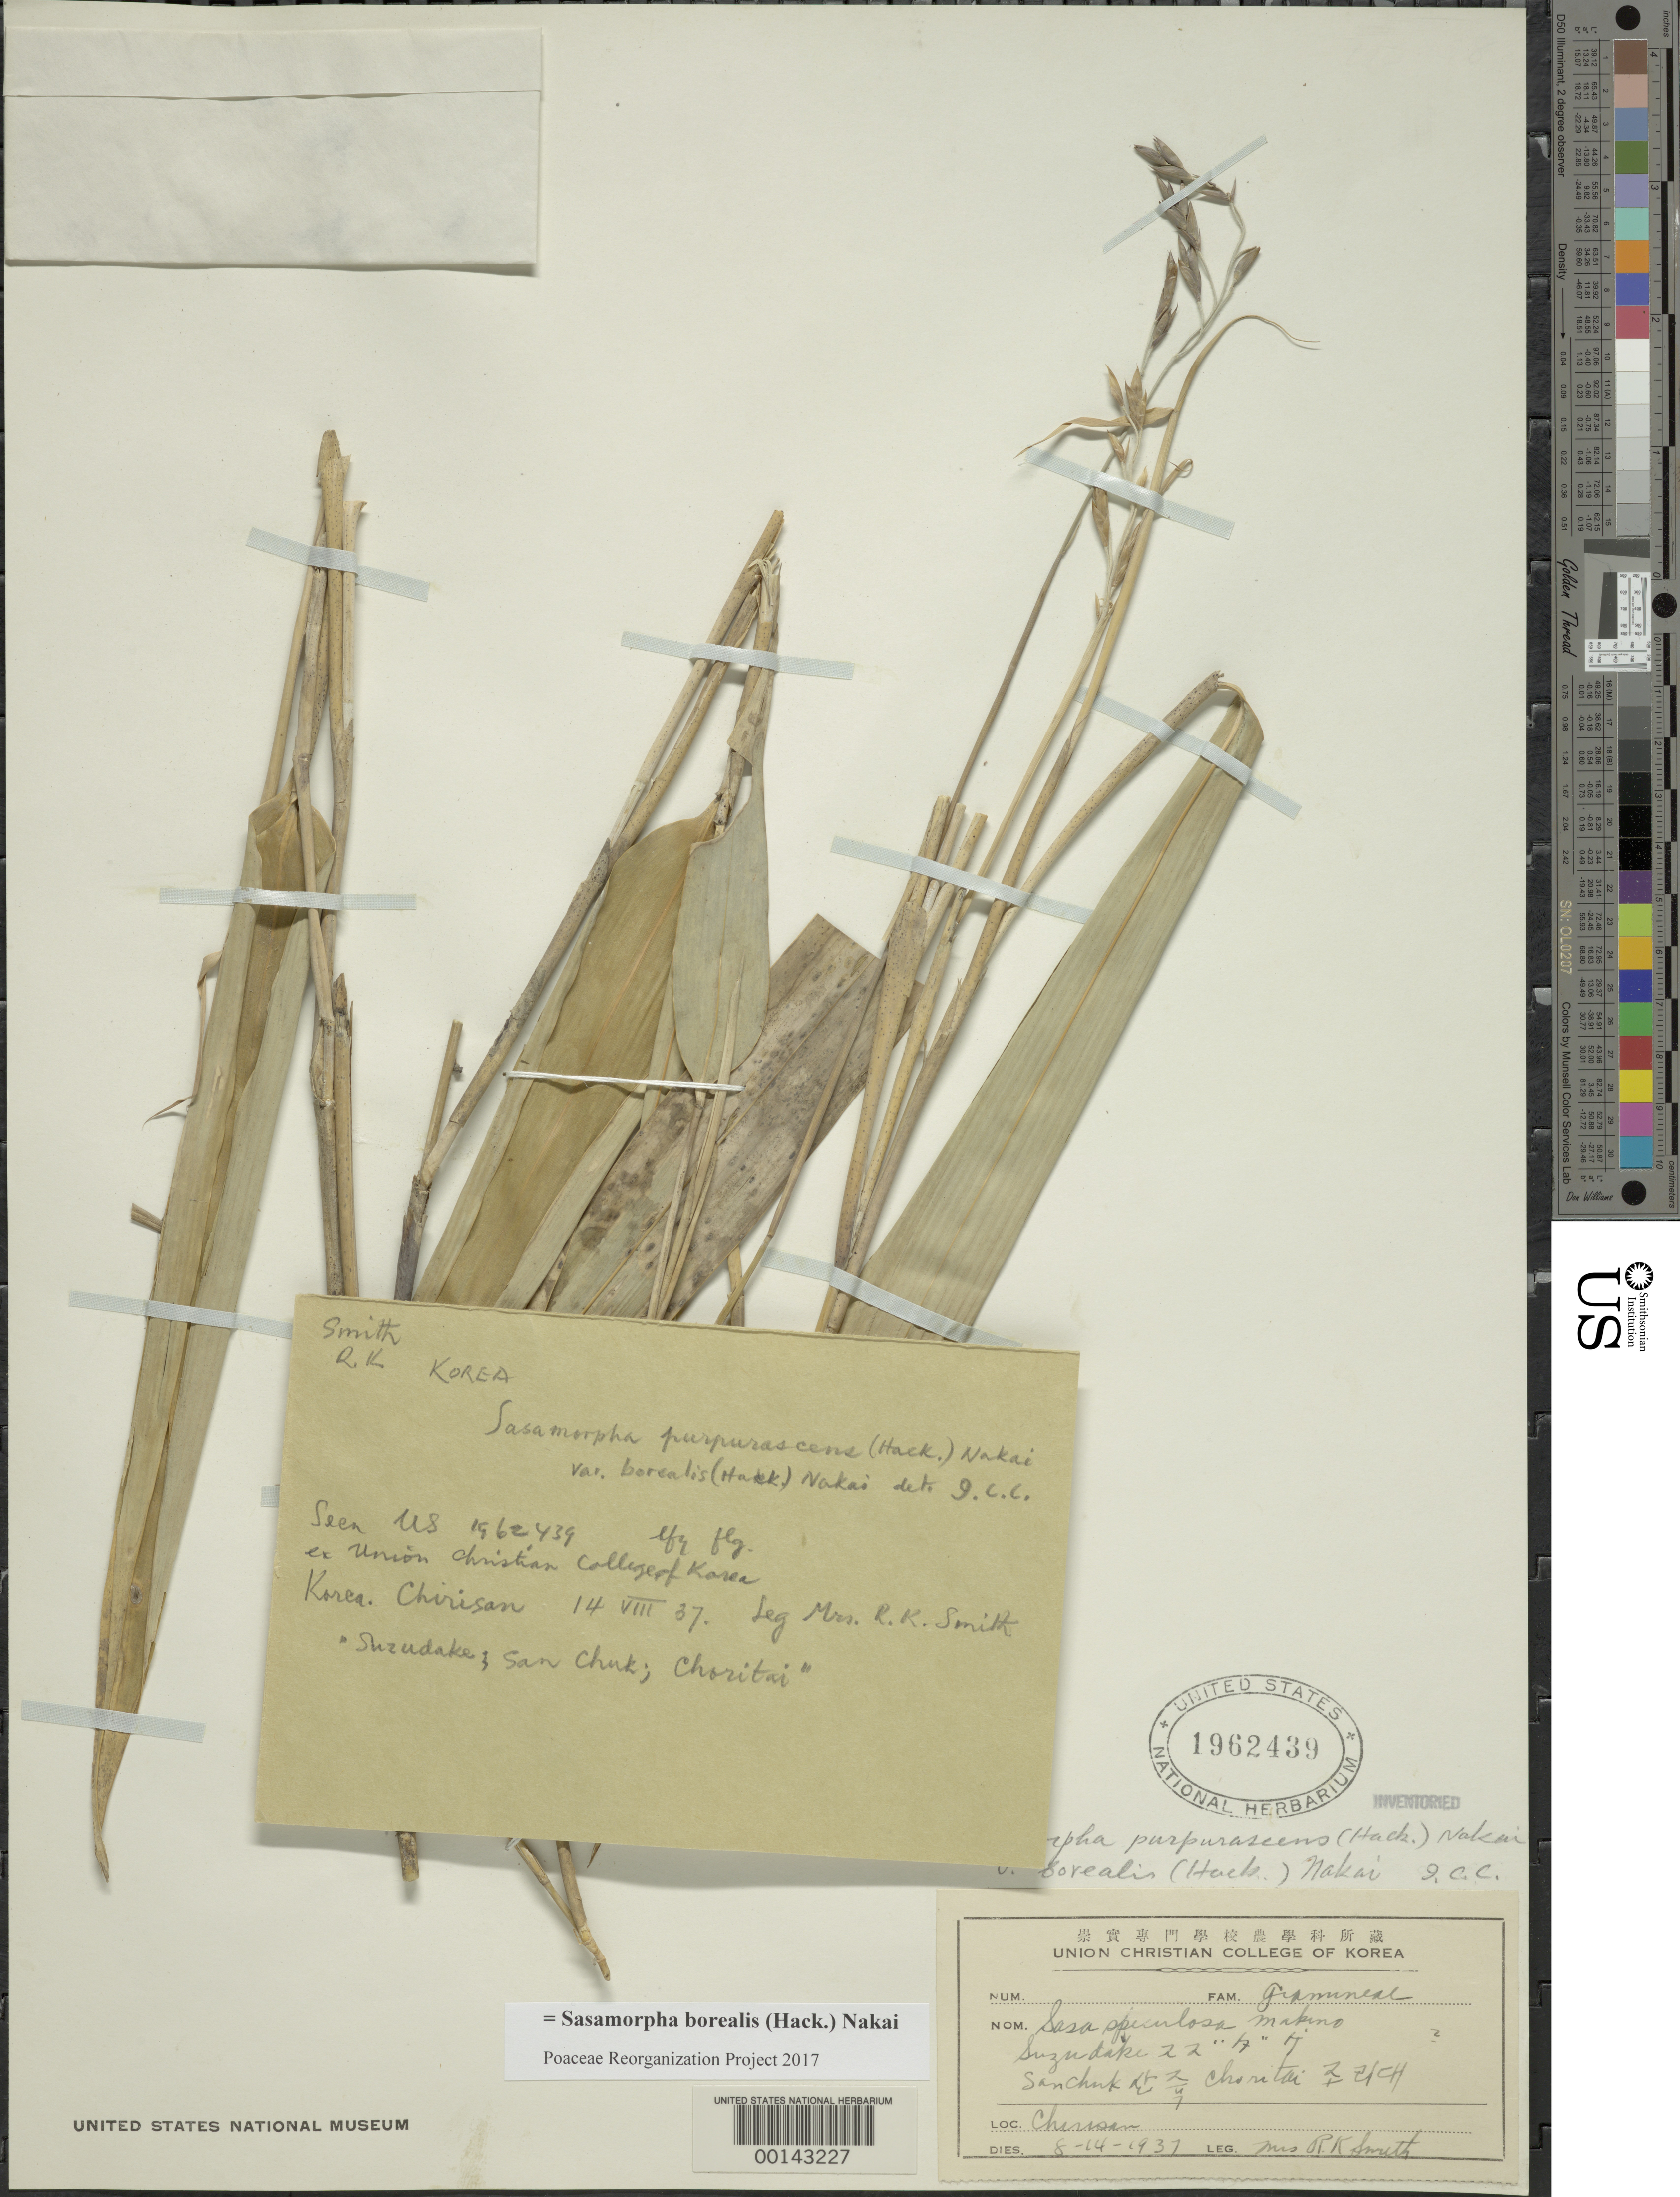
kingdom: Plantae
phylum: Tracheophyta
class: Liliopsida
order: Poales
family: Poaceae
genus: Sasamorpha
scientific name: Sasamorpha borealis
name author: (Hack.) Nakai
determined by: Poaceae Reorganization Project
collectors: R. Smith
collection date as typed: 14 Aug 1937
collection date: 1937-08-14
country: South Korea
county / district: Kyongsang-namdo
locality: Chirisan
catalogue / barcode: US 1962439